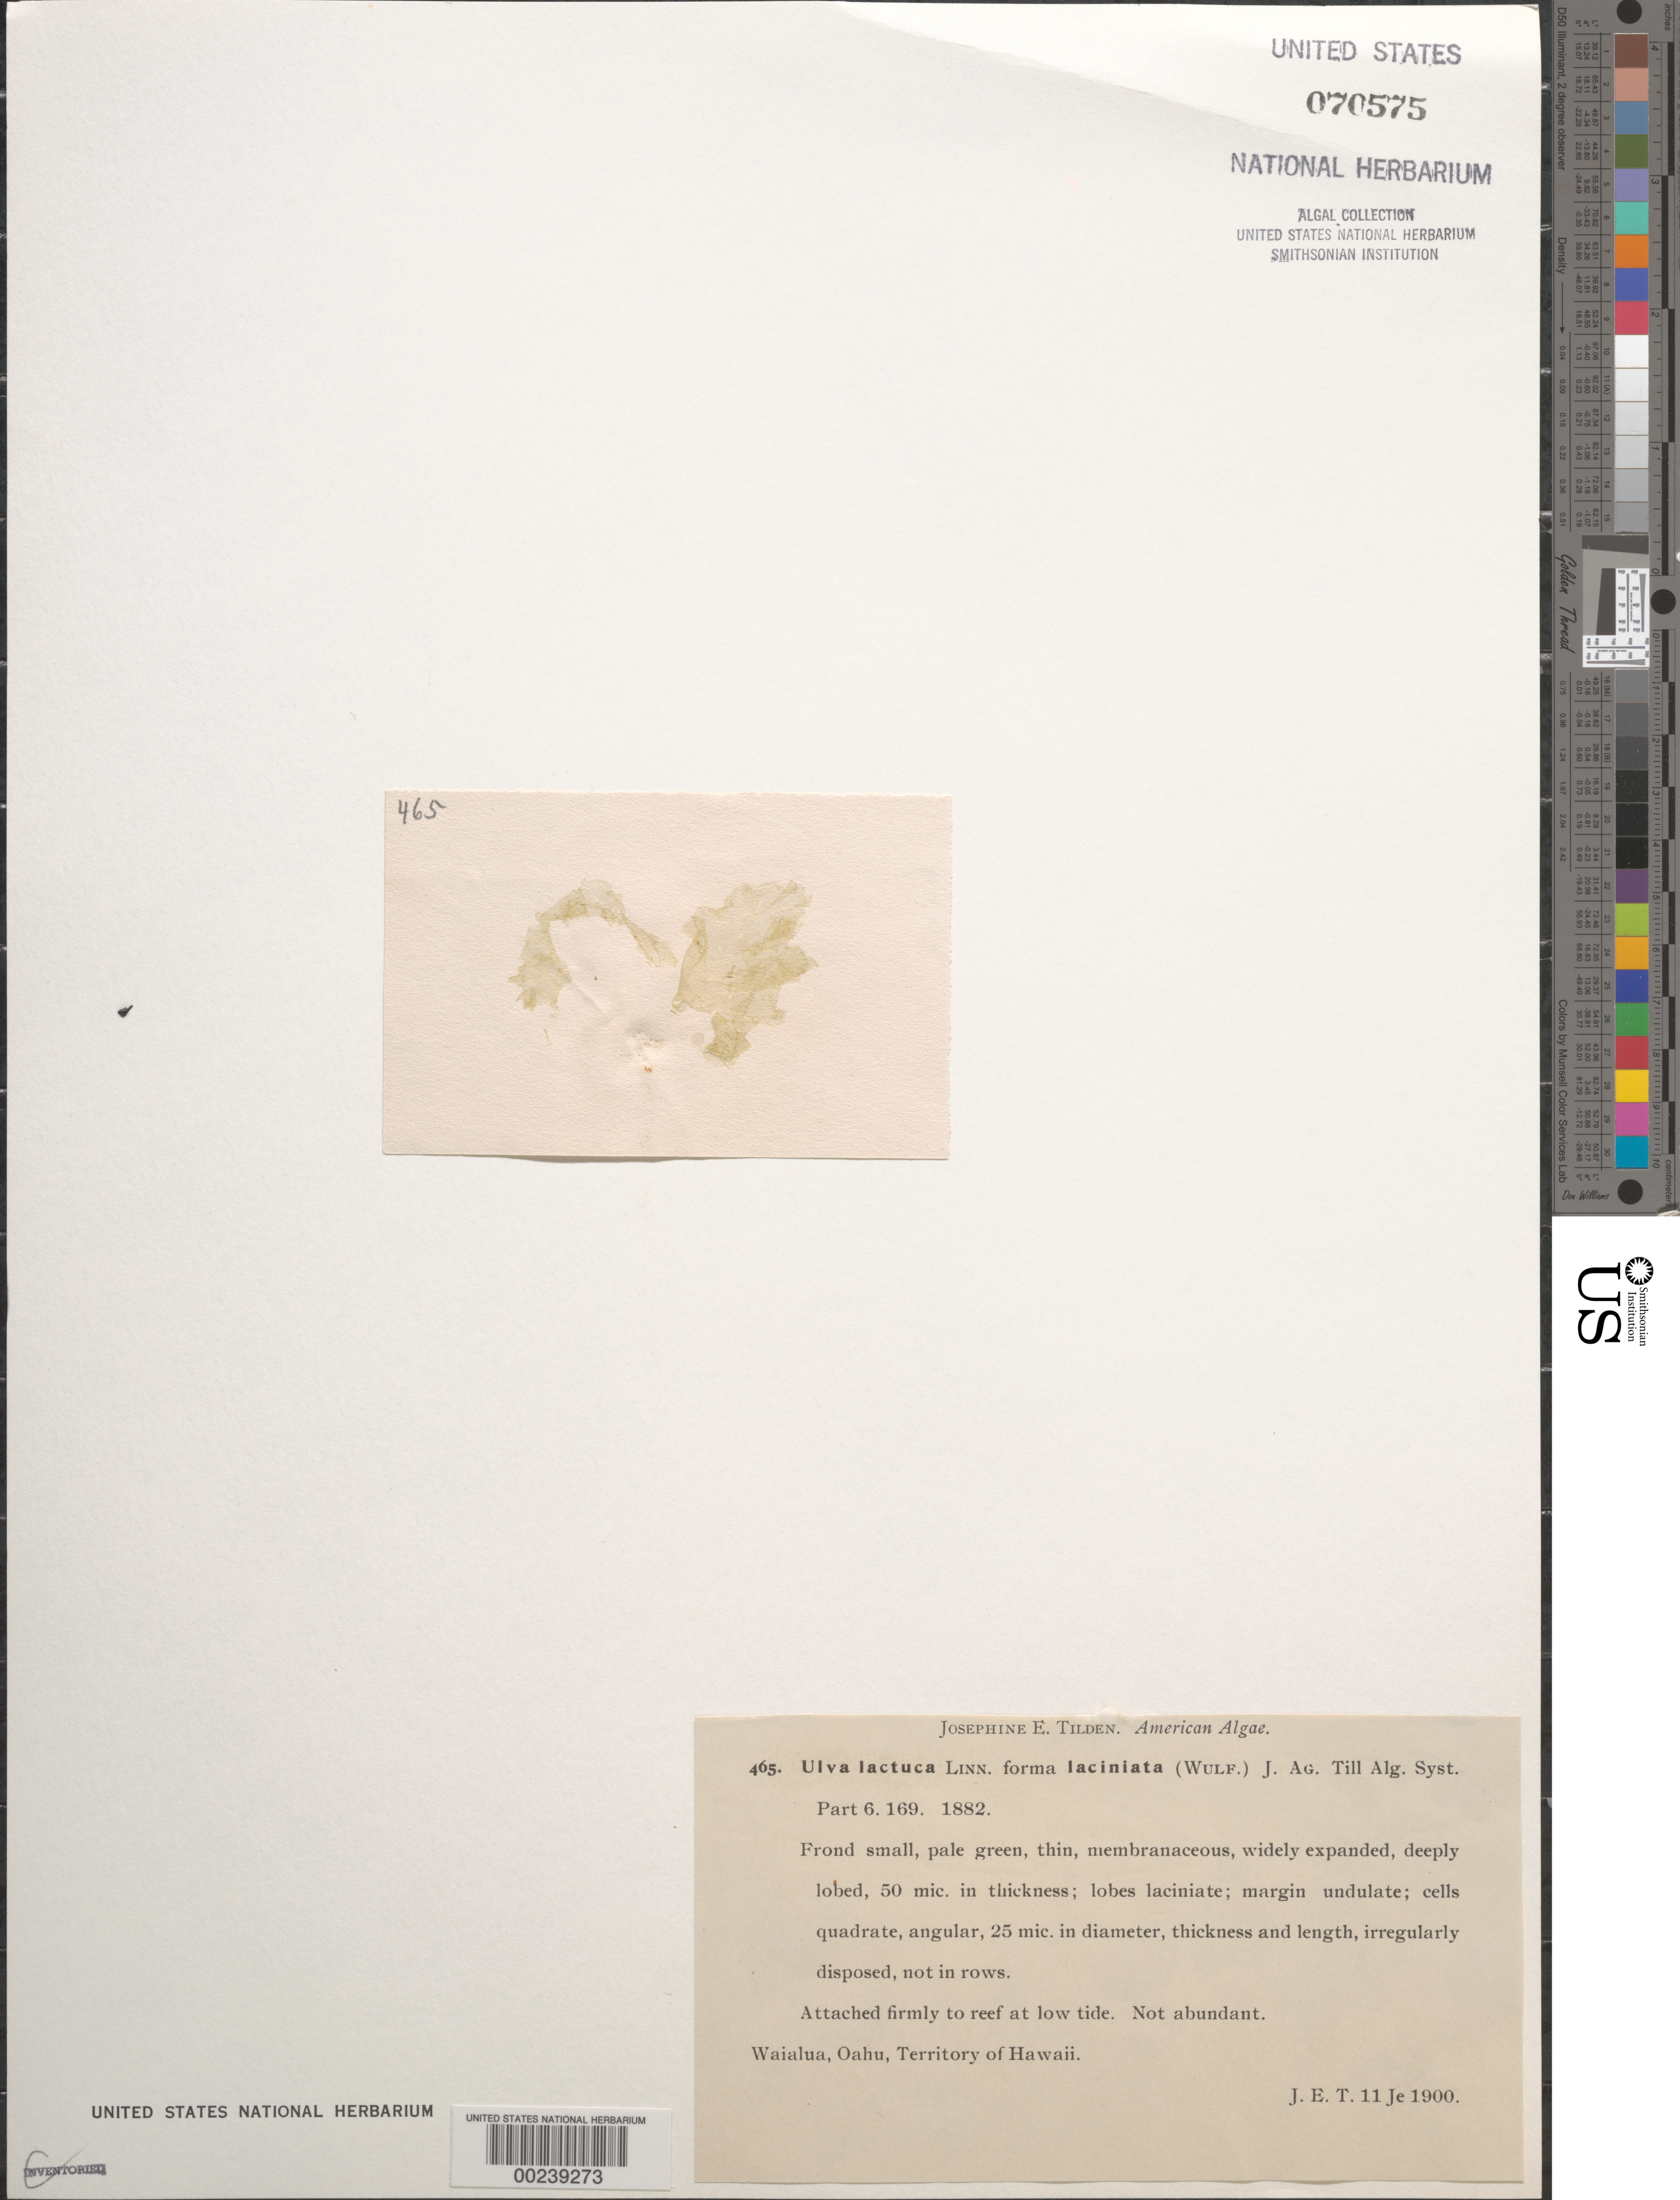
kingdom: Plantae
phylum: Chlorophyta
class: Ulvophyceae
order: Ulvales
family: Ulvaceae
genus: Ulva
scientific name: Ulva lactuca f. laciniata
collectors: J. E. Tilden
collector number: JET 465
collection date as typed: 11 Jun 1900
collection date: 1900-06-11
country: United States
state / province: Hawaii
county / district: Honolulu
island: Oahu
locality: Waialua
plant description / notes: Tilden, American Algae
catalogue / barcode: US 70575